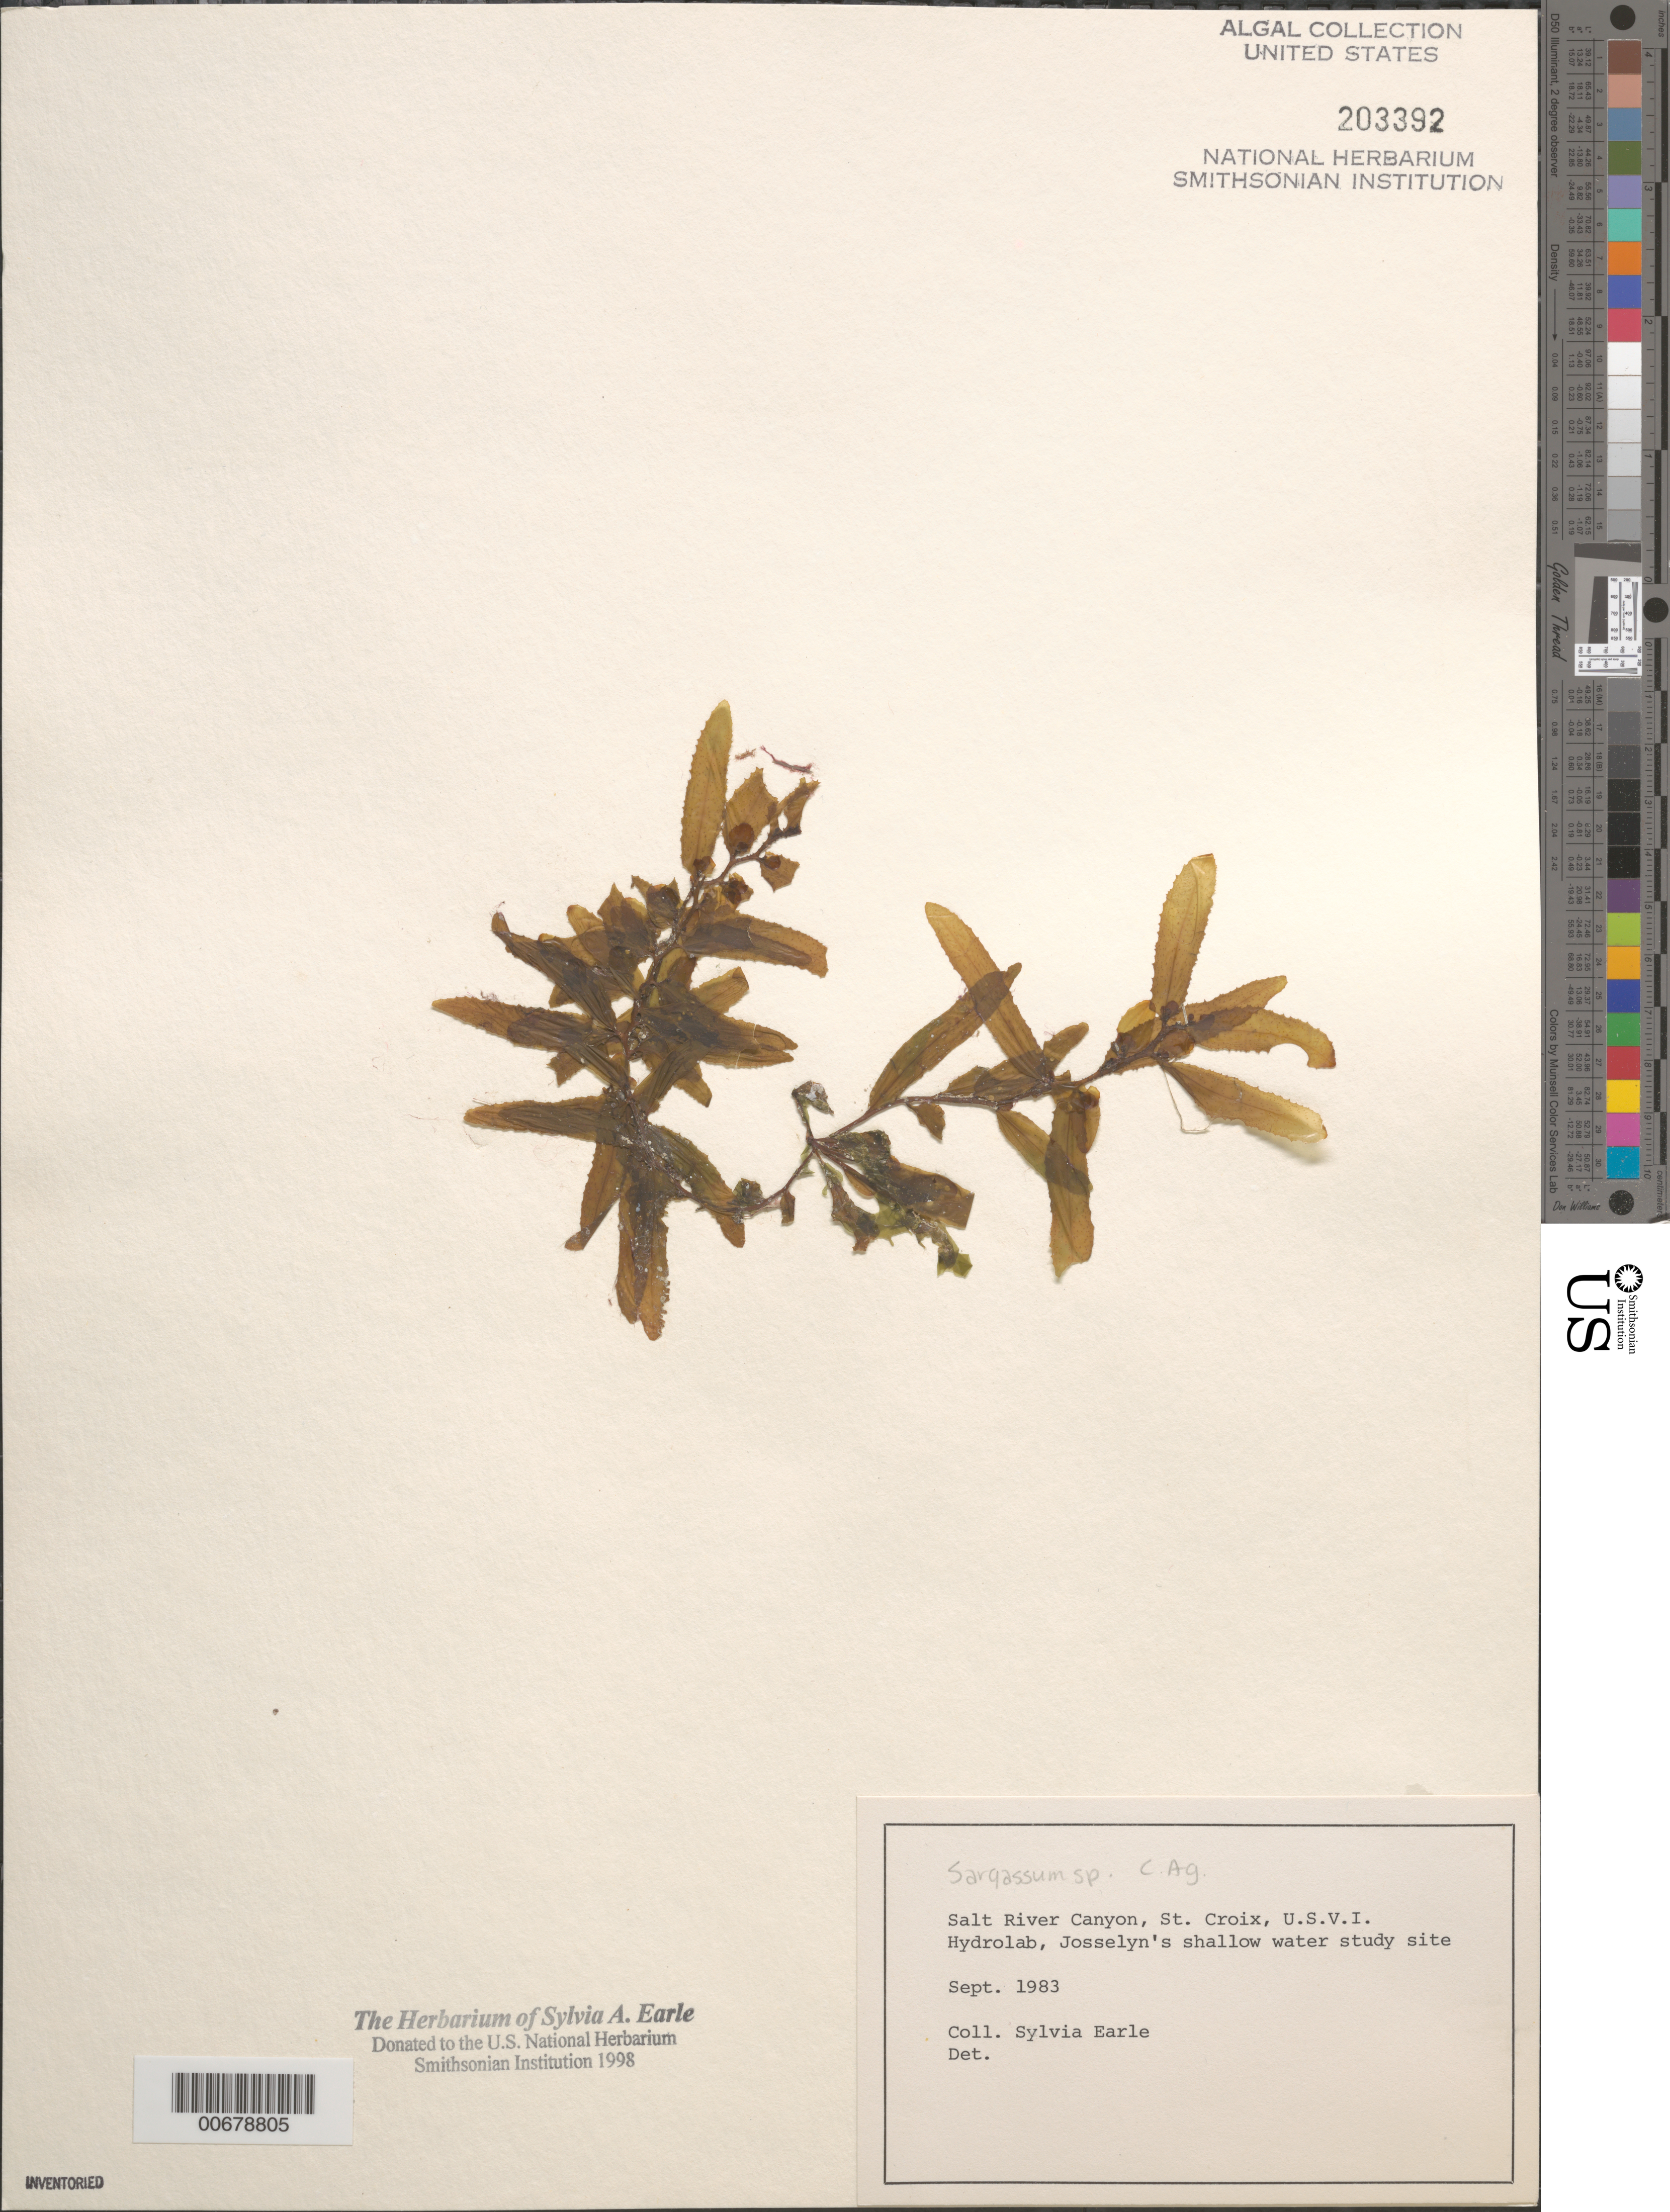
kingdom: Chromista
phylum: Ochrophyta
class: Phaeophyceae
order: Fucales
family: Sargassaceae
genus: Sargassum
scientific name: Sargassum sp.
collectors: S. A. Earle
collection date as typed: Sep 1983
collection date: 1983-09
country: U.S. Virgin Islands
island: St. Croix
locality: Salt River Canyon, Hydrolab, Josselyn's shallow water study site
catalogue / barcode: US 203392